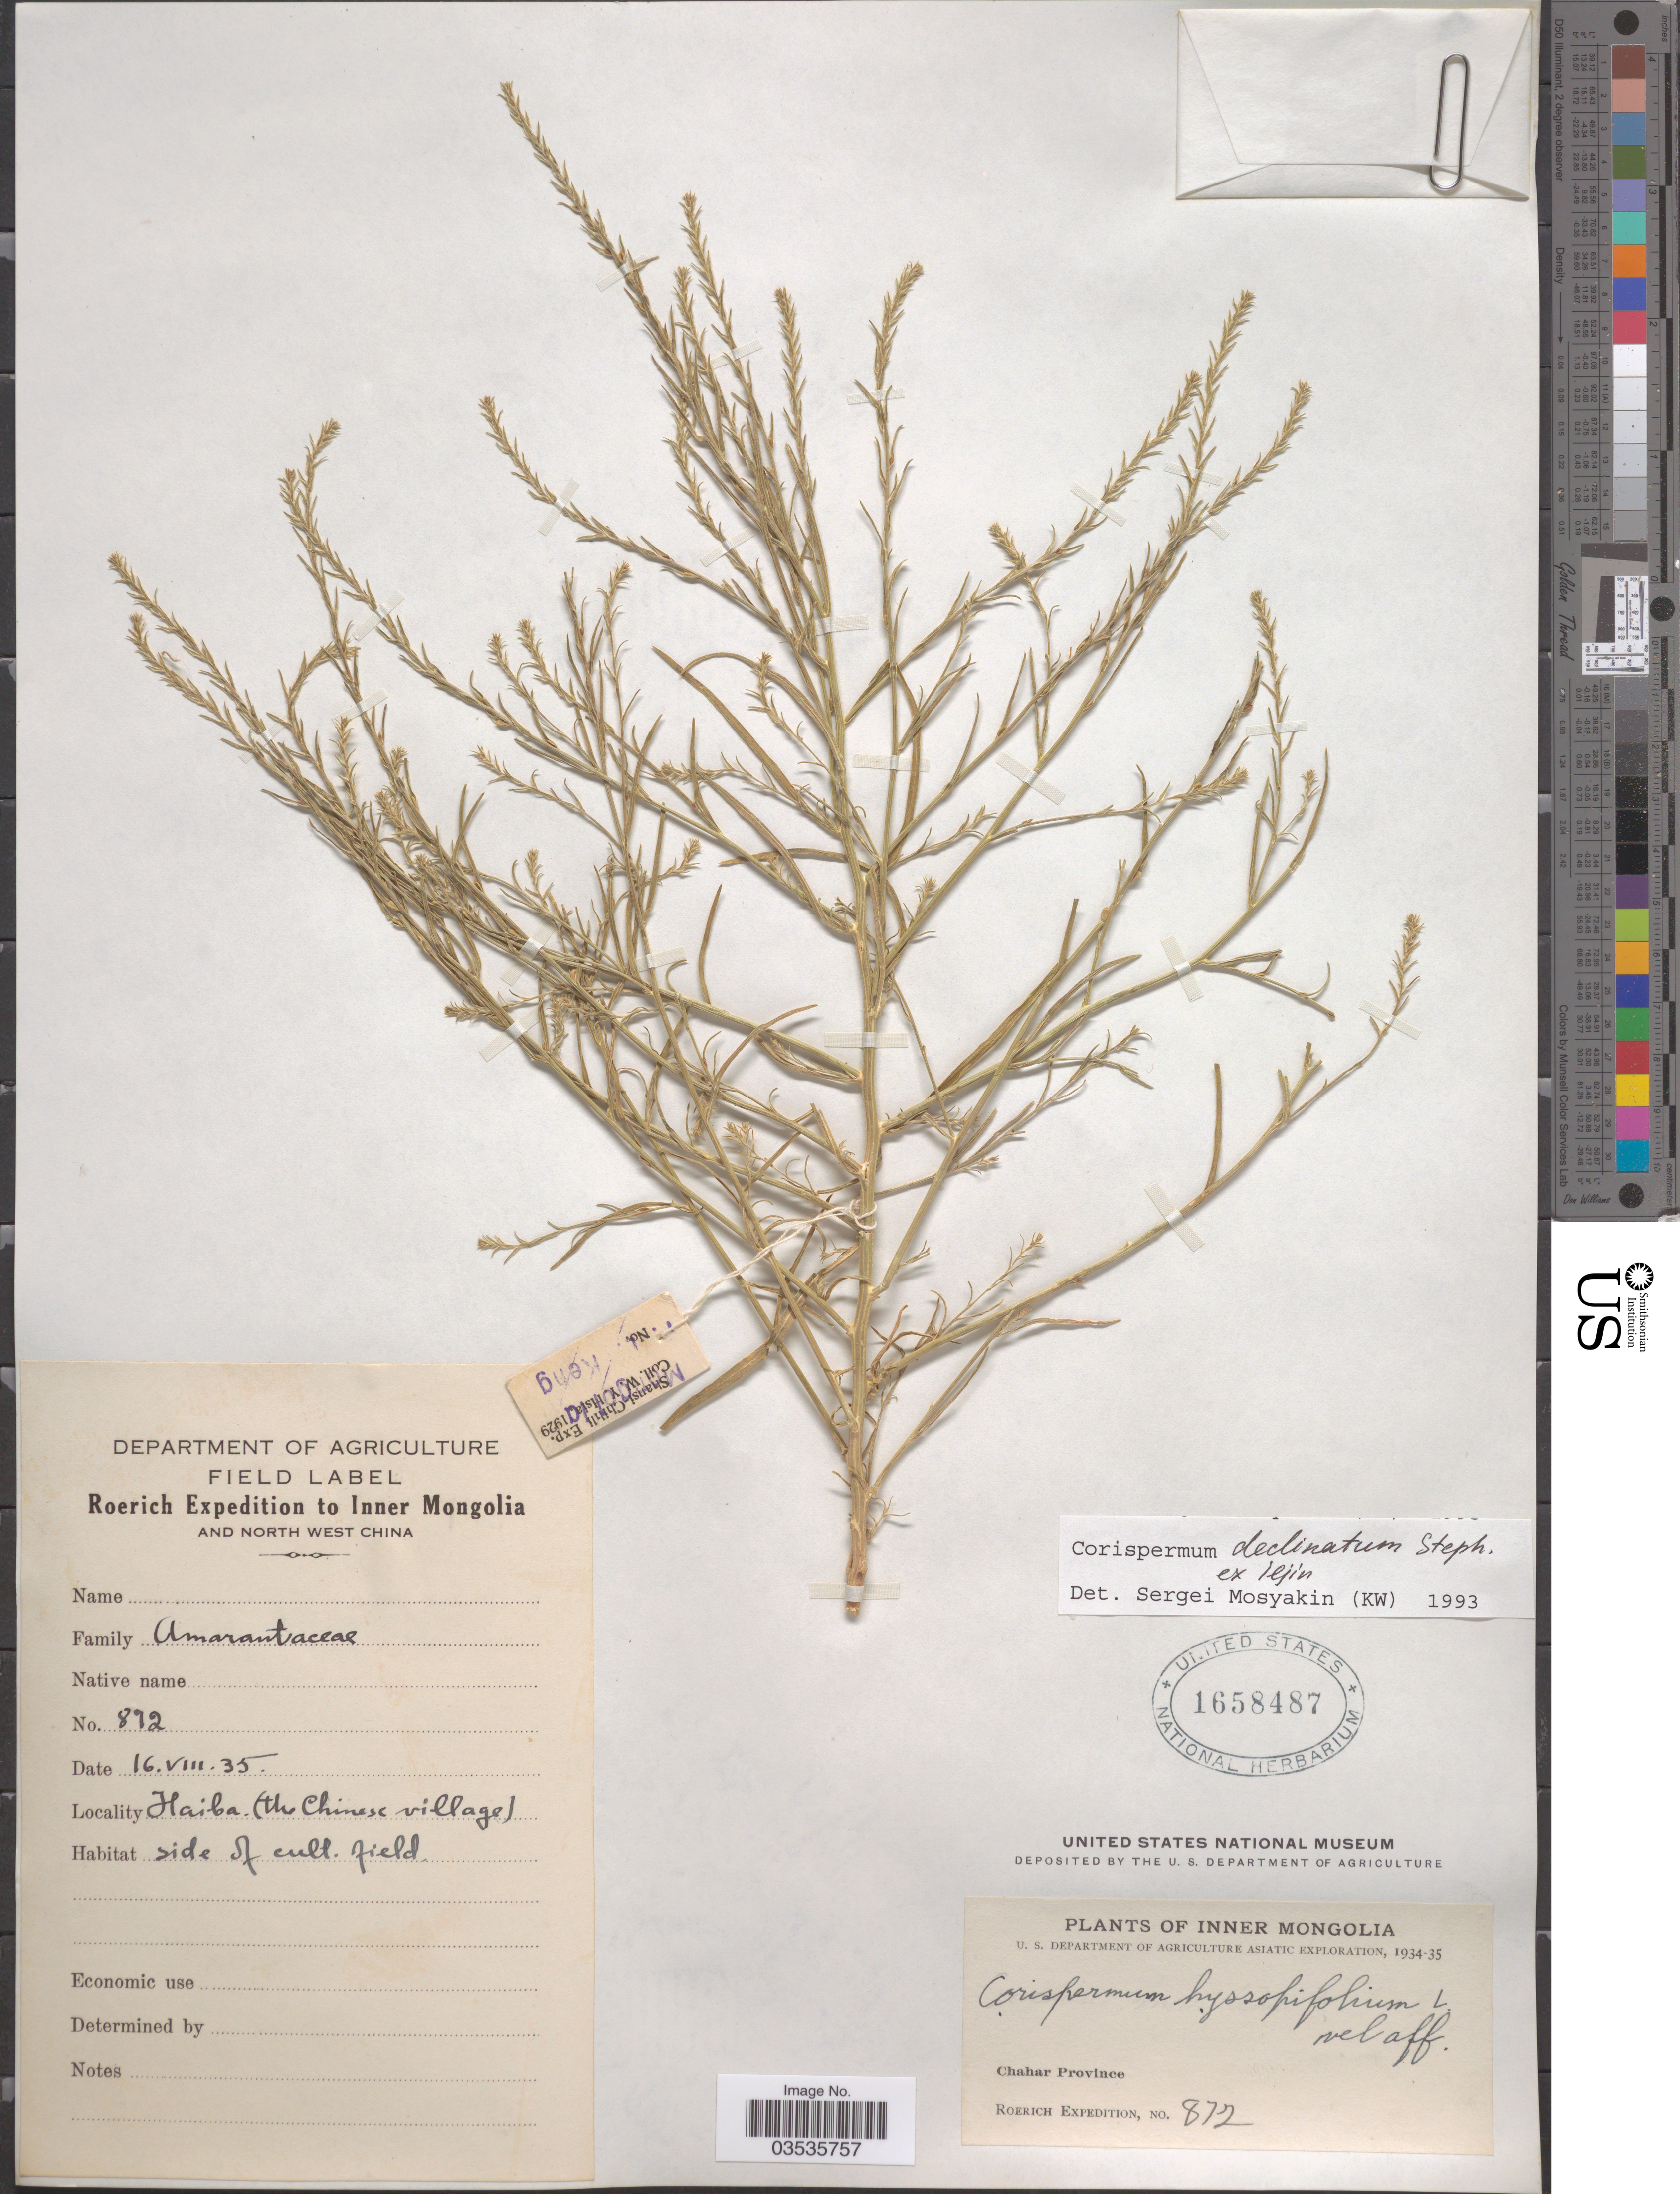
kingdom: Plantae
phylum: Tracheophyta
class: Magnoliopsida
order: Caryophyllales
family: Amaranthaceae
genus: Corispermum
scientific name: Corispermum declinatum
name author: Stephan ex Iljin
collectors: Roerich Expedition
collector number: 872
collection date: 1935-08-16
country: China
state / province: Nei Monggol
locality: North West-China. Haiba (the Chinese village). Side of cult. field. Chahar Province.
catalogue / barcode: US 1658487